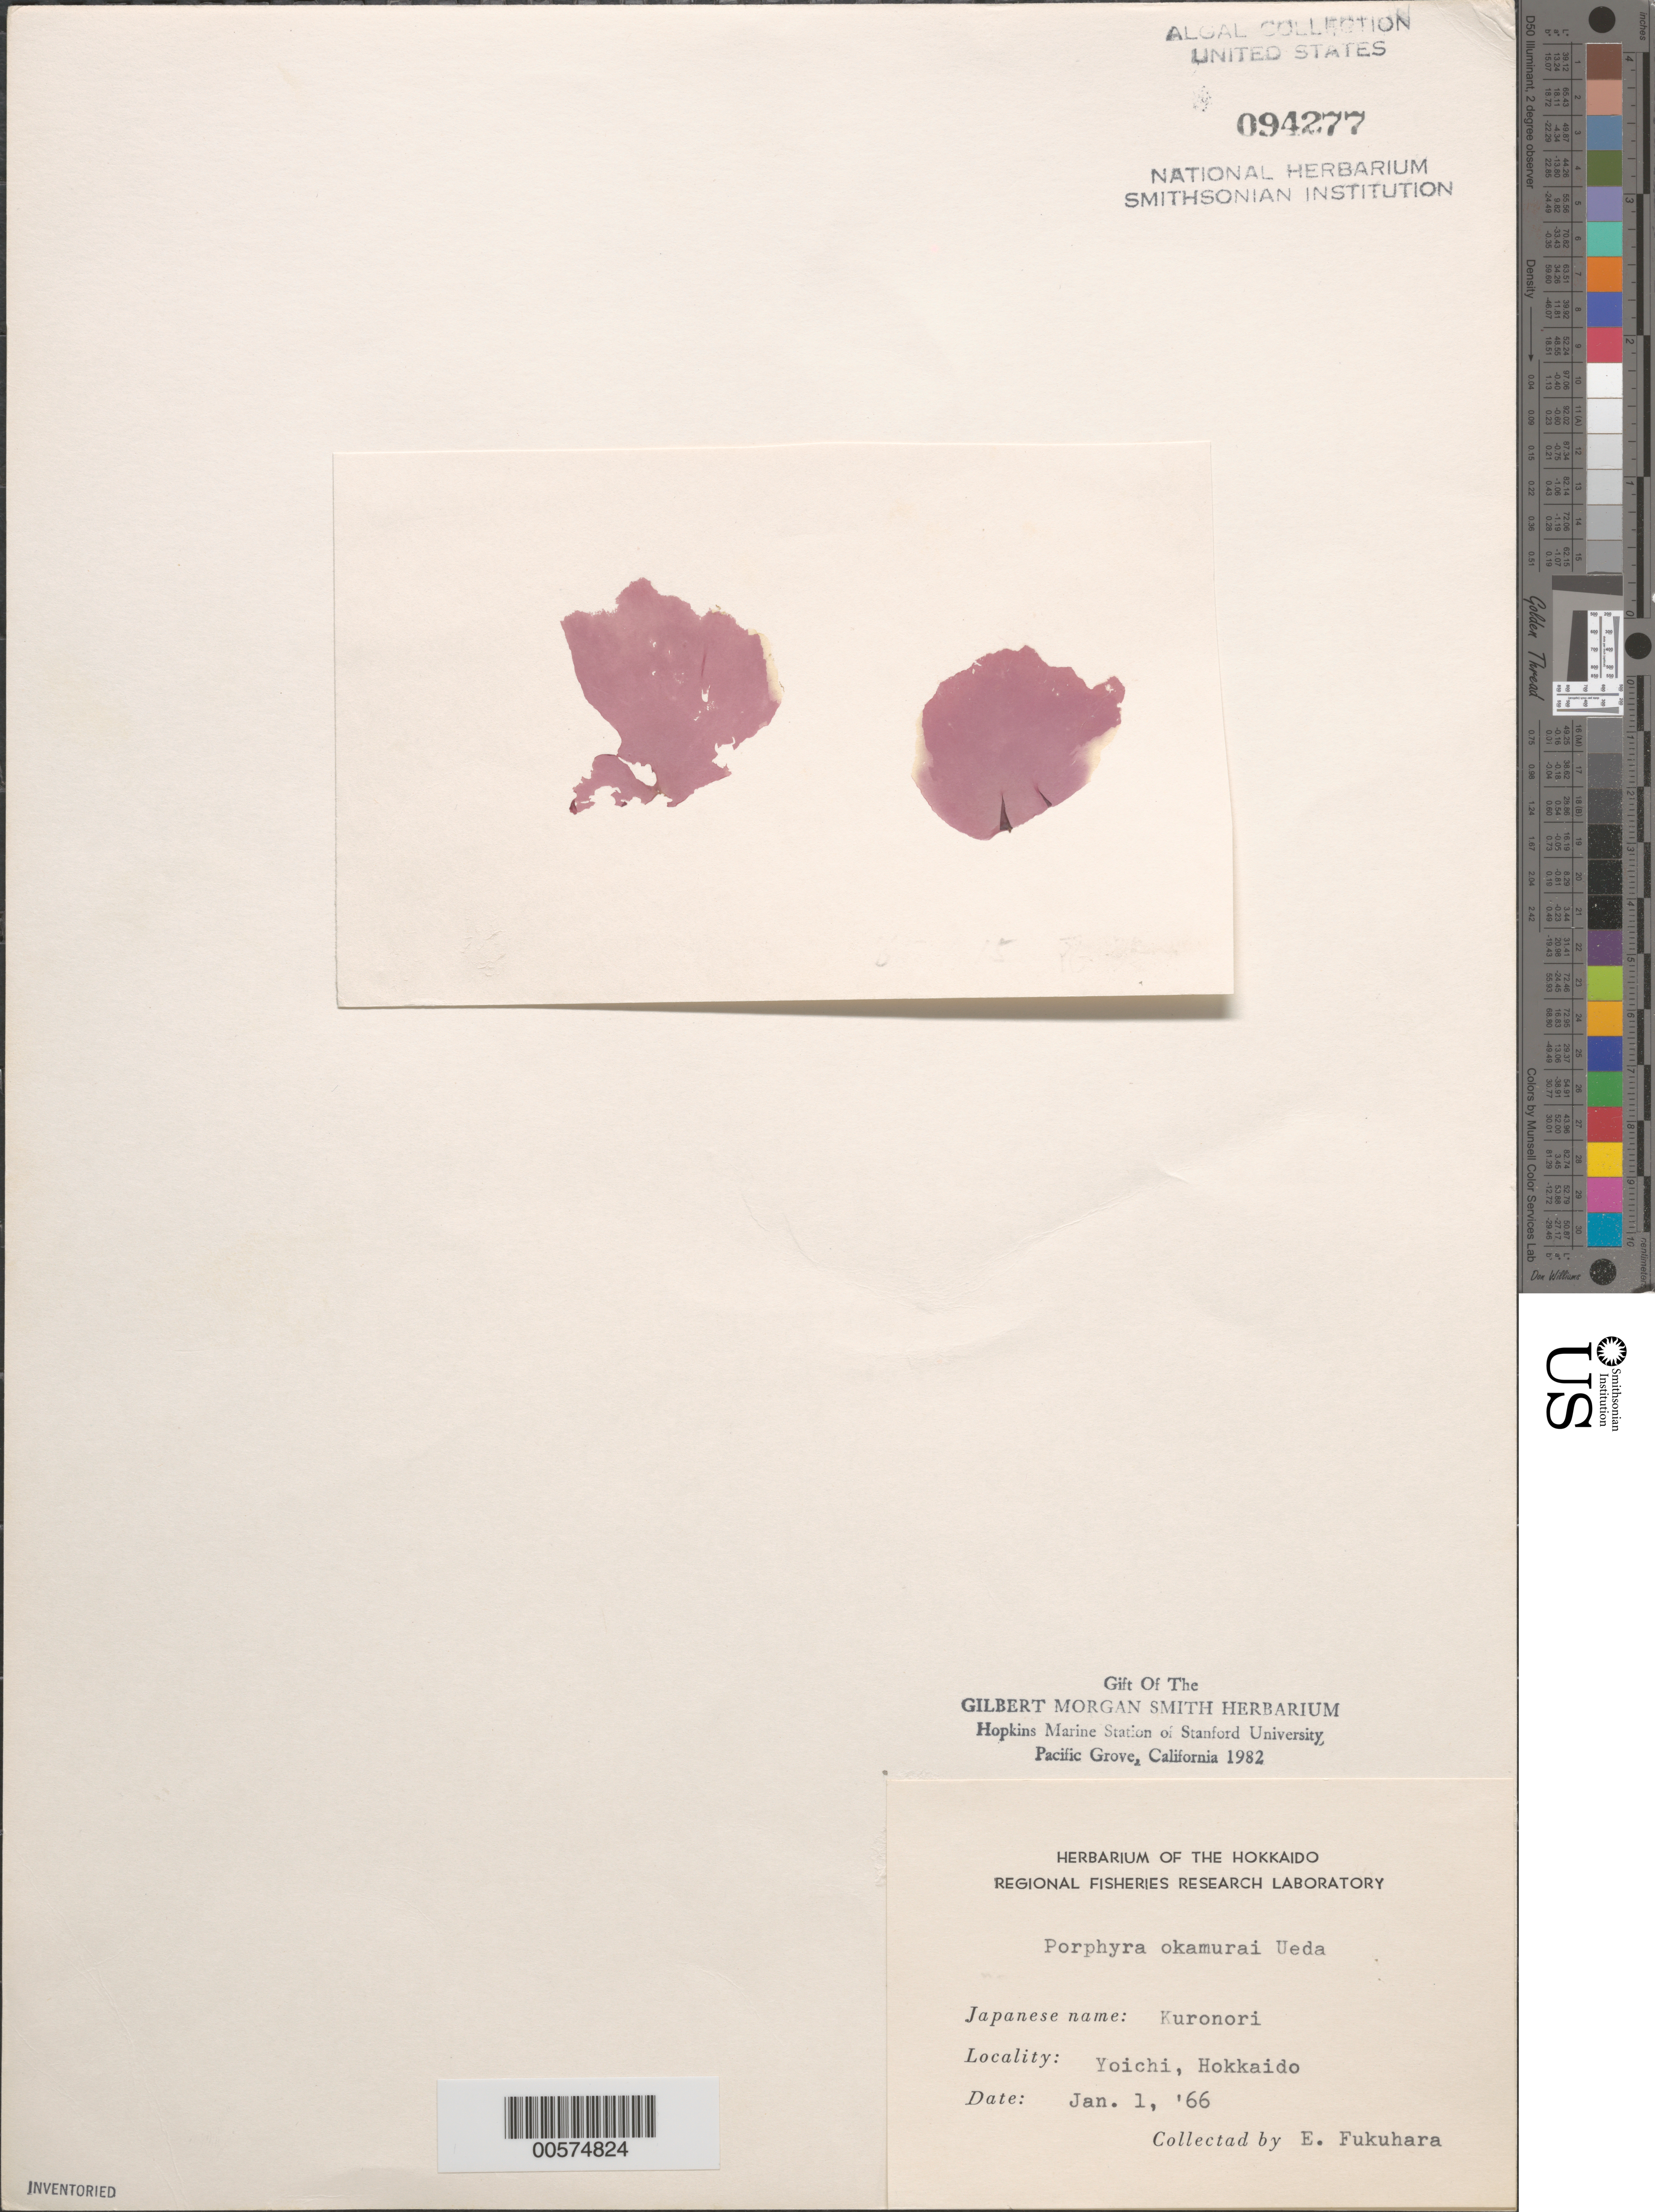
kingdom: Plantae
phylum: Rhodophyta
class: Bangiophyceae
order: Bangiales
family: Bangiaceae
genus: Porphyra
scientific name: Porphyra okamurai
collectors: E. Fukuhara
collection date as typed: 01 Jan 1966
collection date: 1966-01-01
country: Japan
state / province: Hokkaido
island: Hokkaido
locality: Yoichi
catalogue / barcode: US 94277